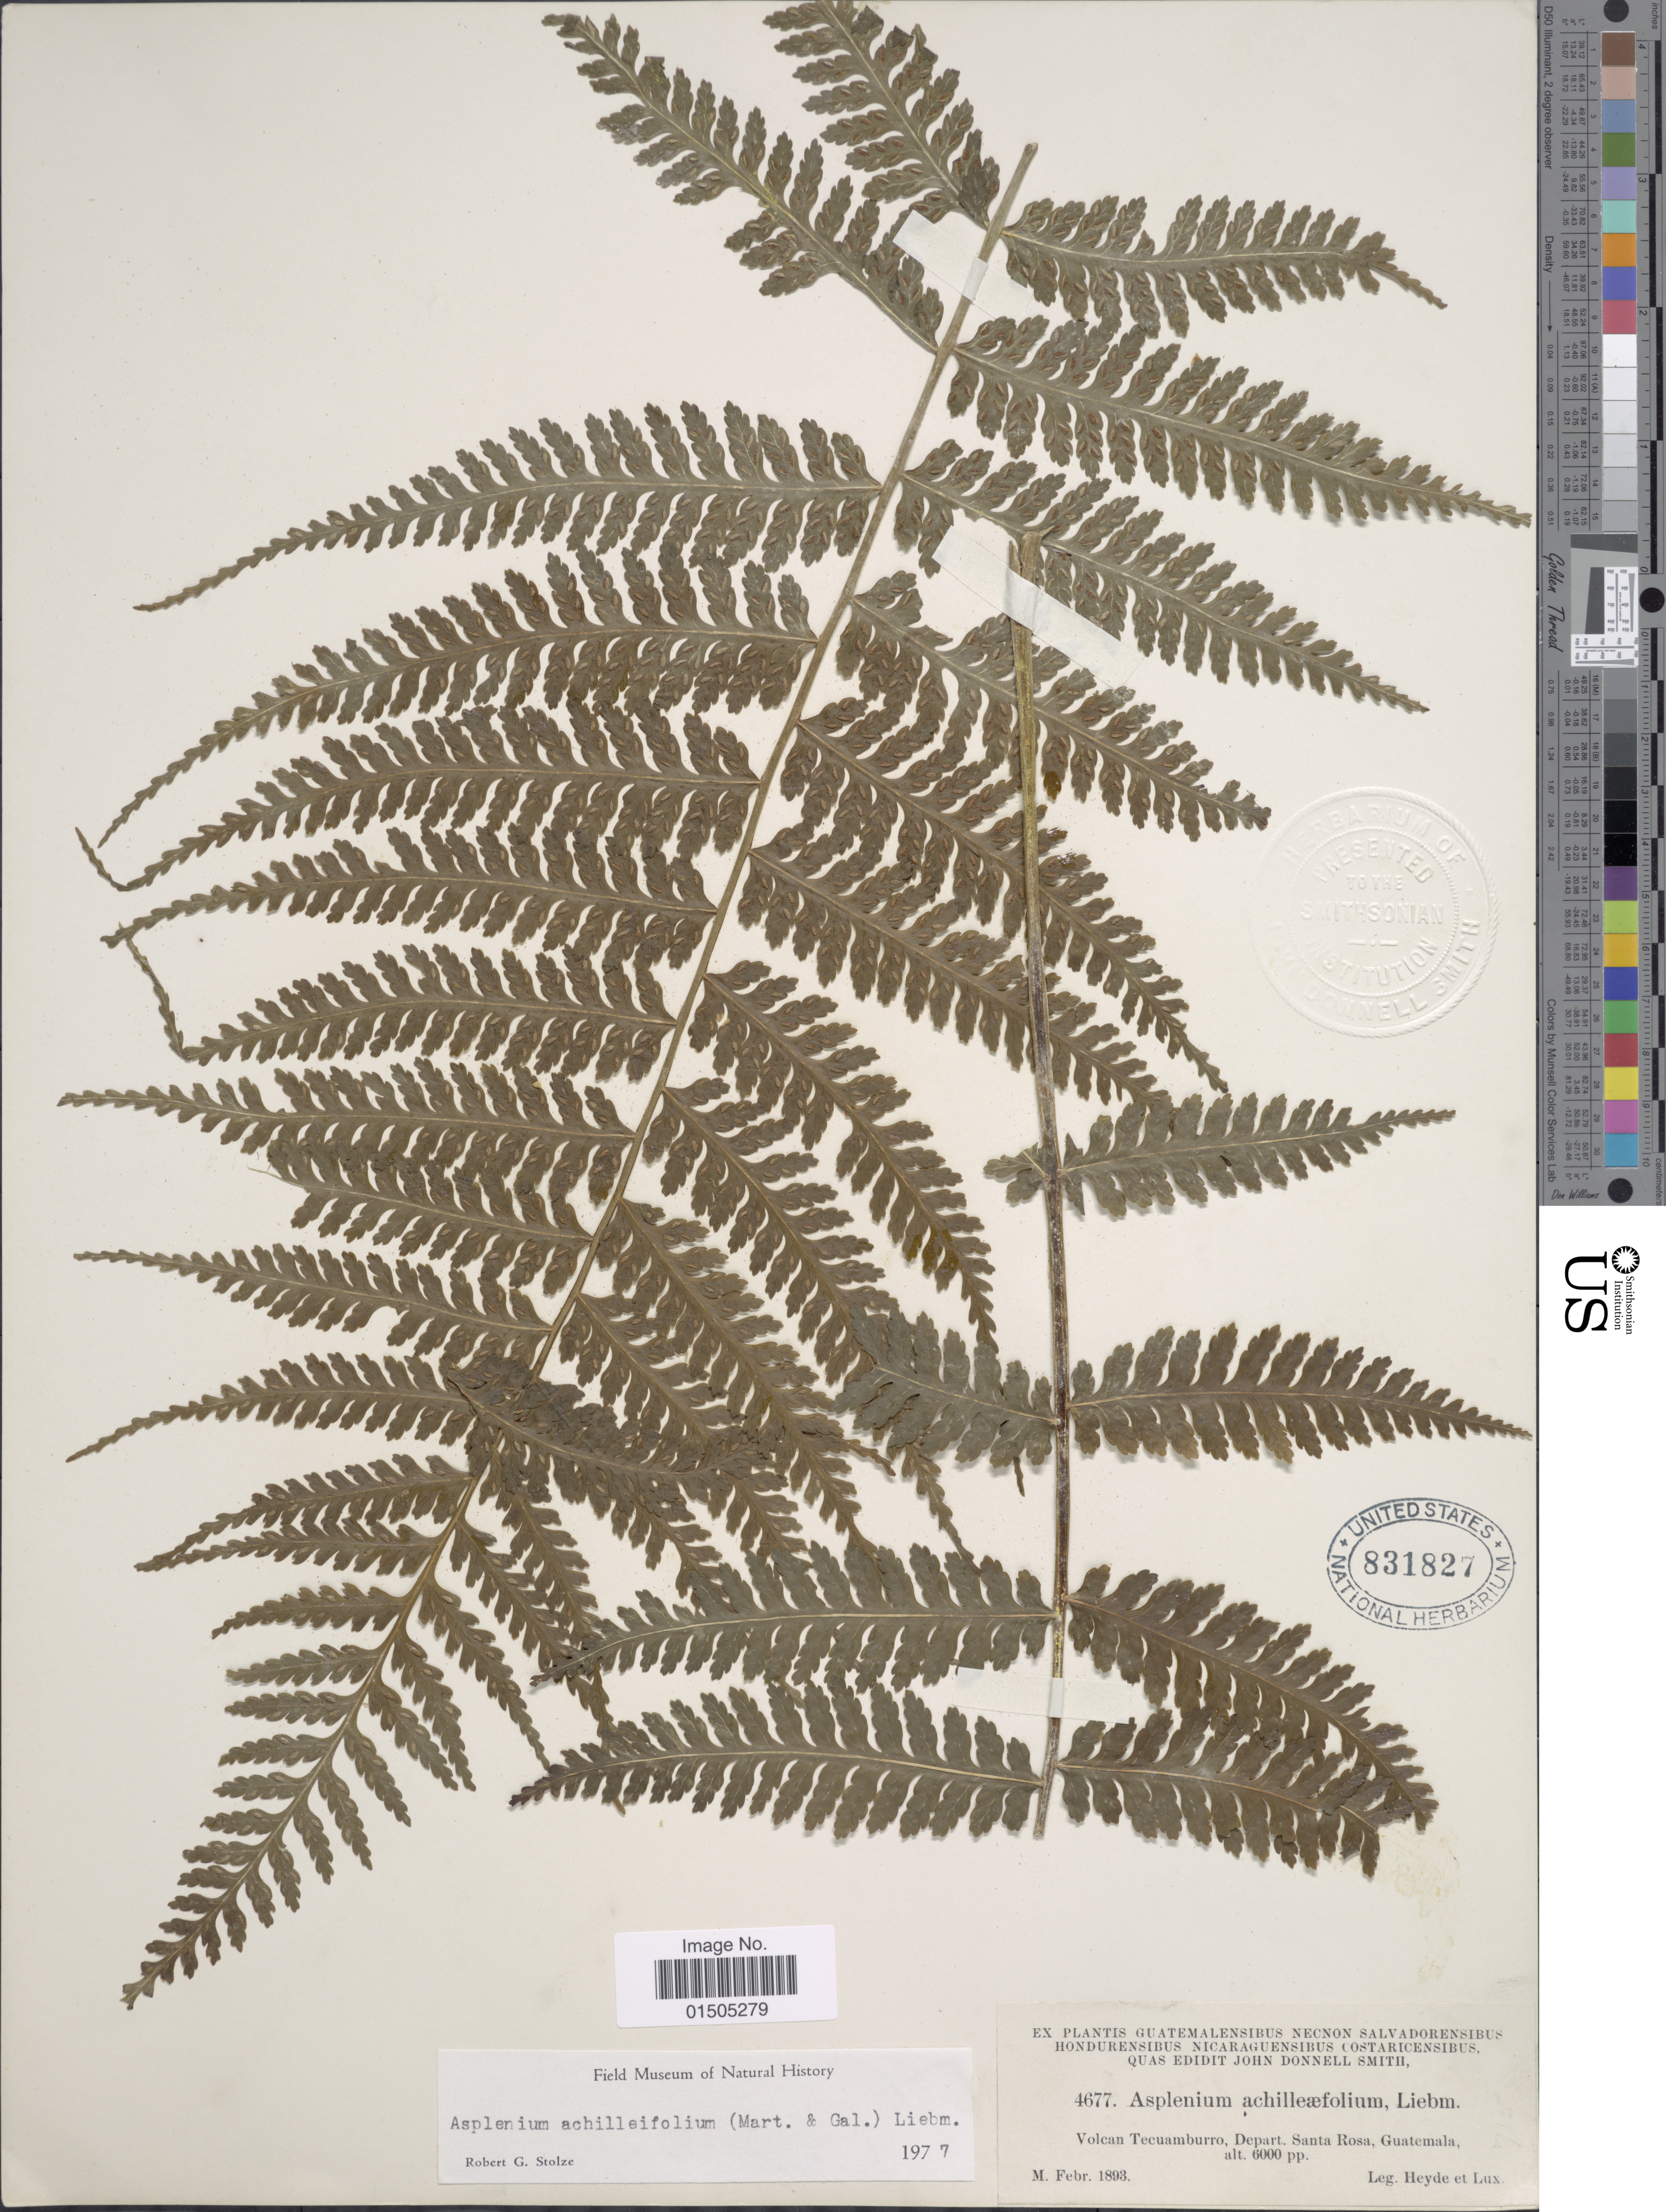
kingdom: Plantae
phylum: Tracheophyta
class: Polypodiopsida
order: Polypodiales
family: Aspleniaceae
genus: Asplenium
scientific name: Asplenium achilleifolium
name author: (M. Martens & Galeotti) Liebm.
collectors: Heyde & Lux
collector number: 4677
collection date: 1893-02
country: Guatemala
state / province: Santa Rosa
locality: Volcan Tecuamburro.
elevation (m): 1829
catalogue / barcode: US 831827